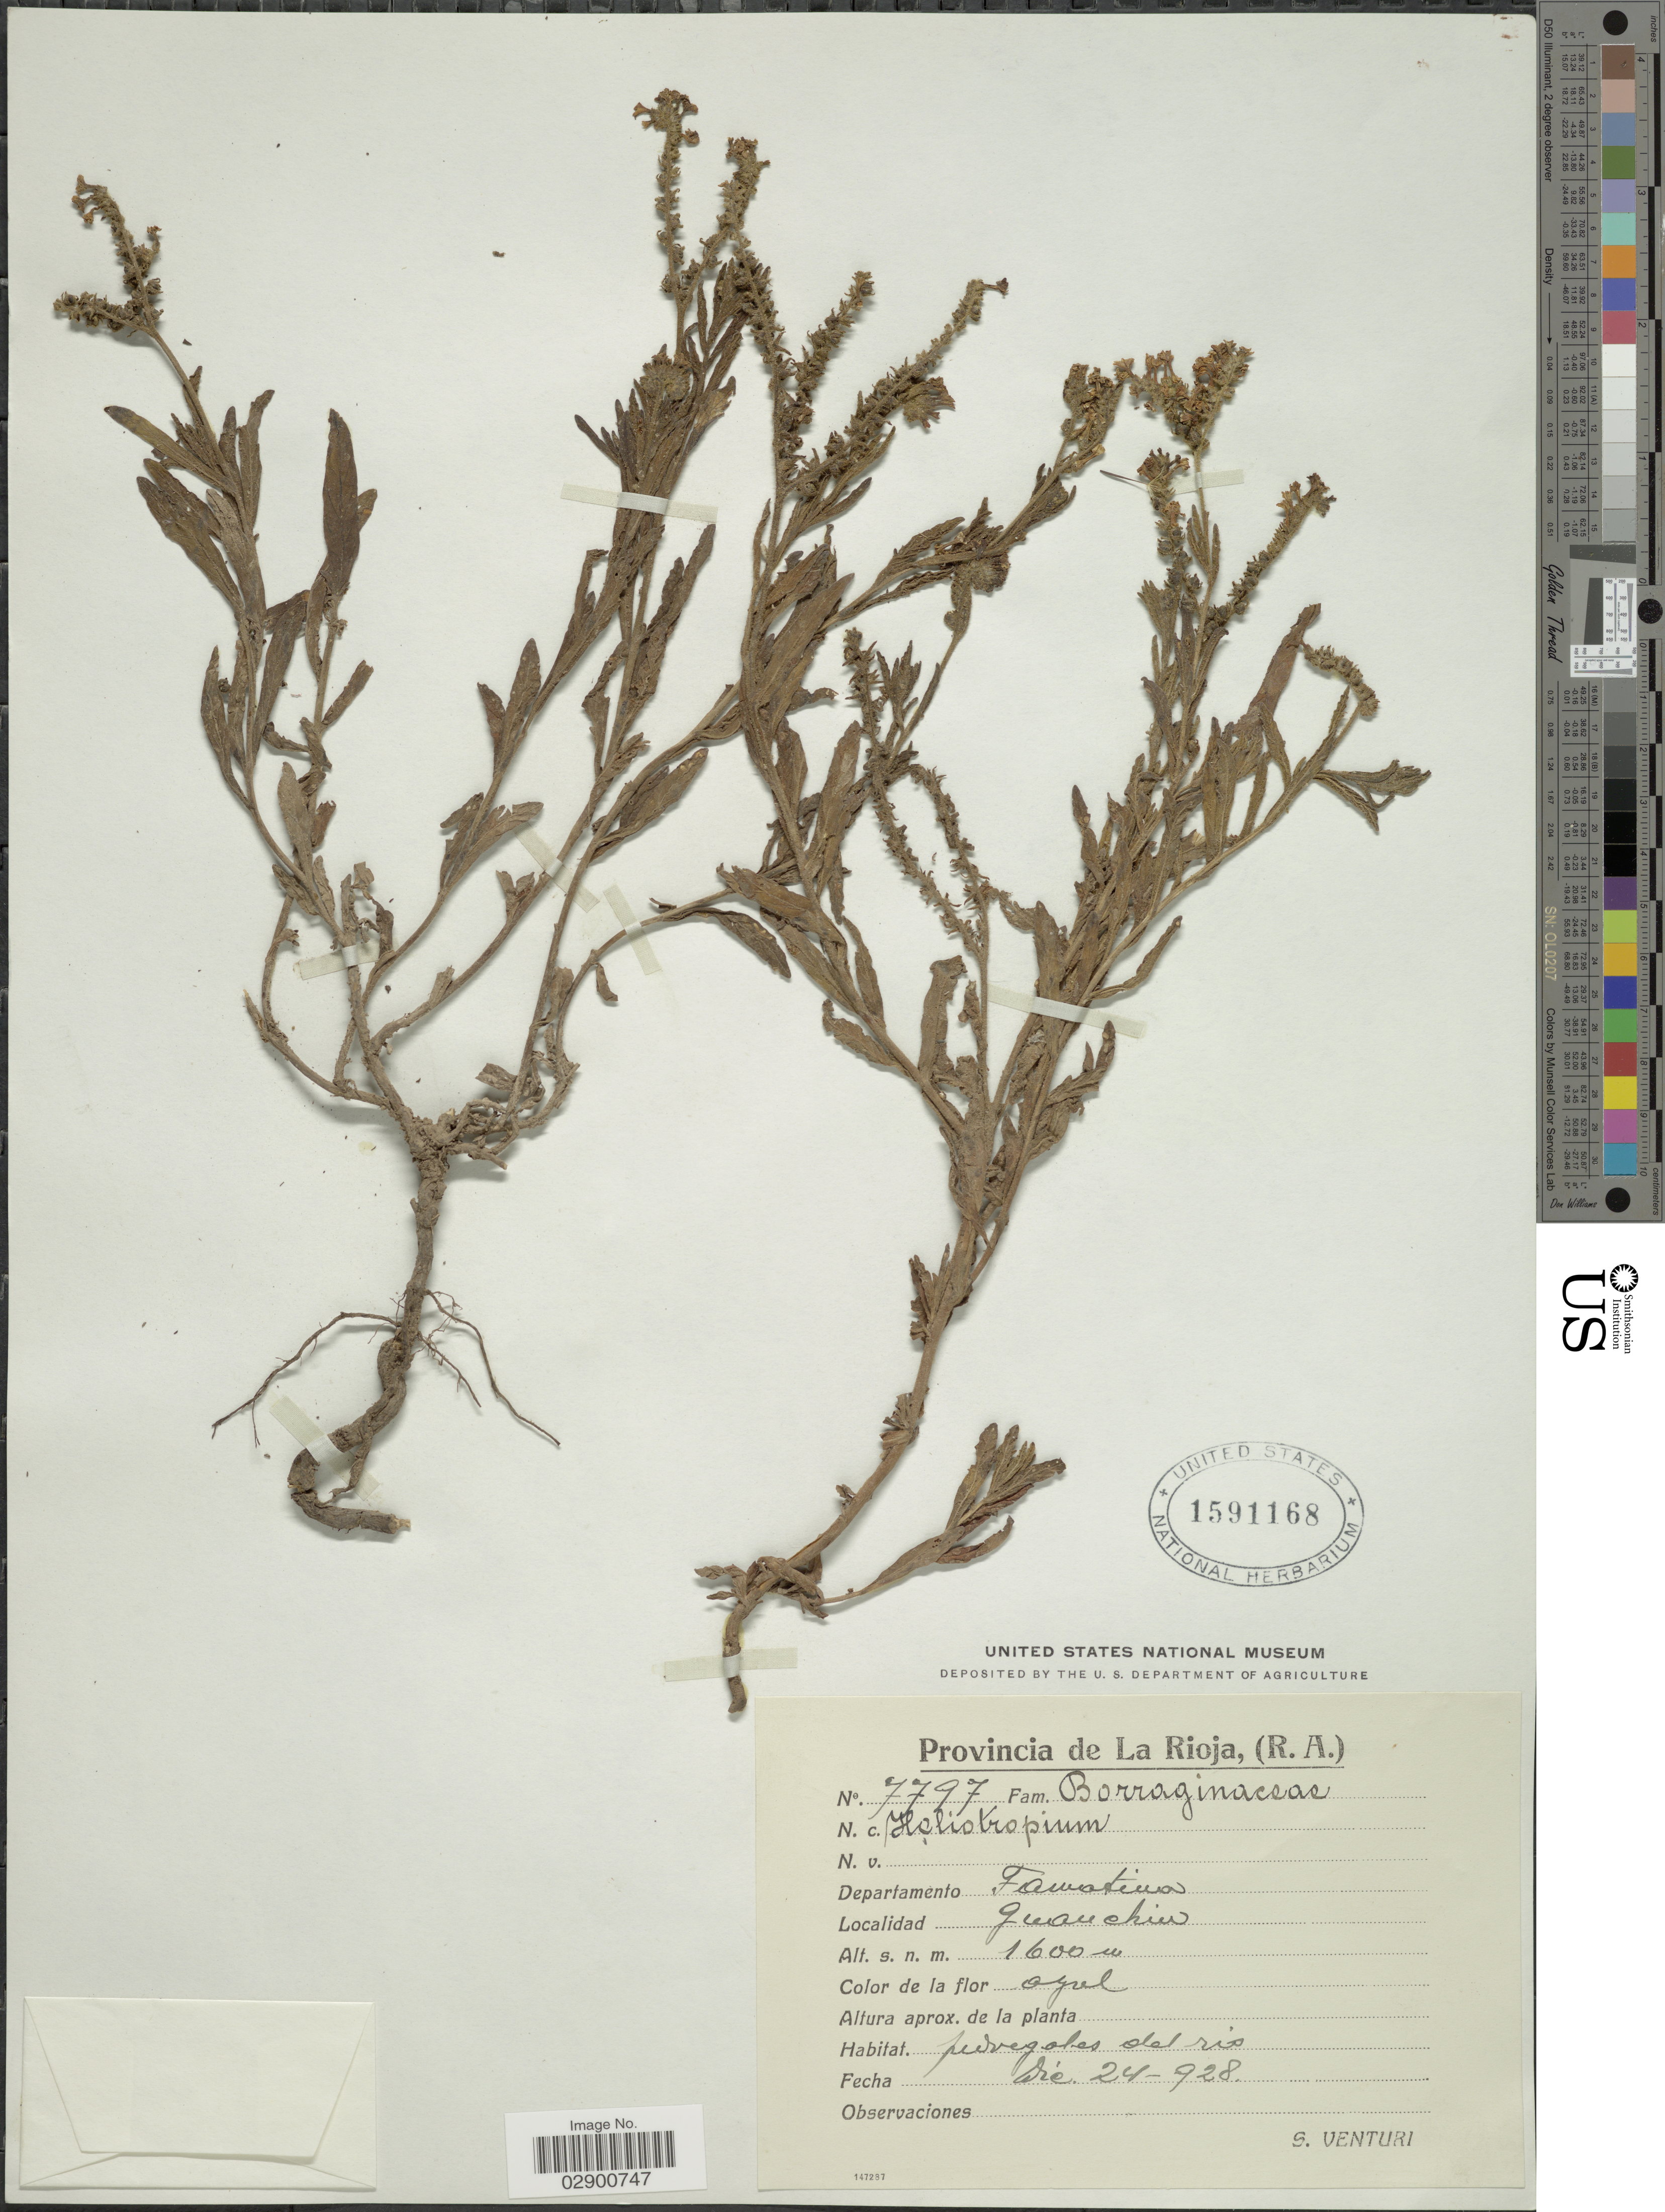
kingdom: Plantae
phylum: Tracheophyta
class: Magnoliopsida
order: Boraginales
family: Heliotropiaceae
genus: Heliotropium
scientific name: Heliotropium sp.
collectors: S. Venturi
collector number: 7797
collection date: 1928-12-24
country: Argentina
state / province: La Rioja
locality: Provincia de La Rioja, (R.A.). Departamento Famatina. Guanchin.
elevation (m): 1600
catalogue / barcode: US 1591168